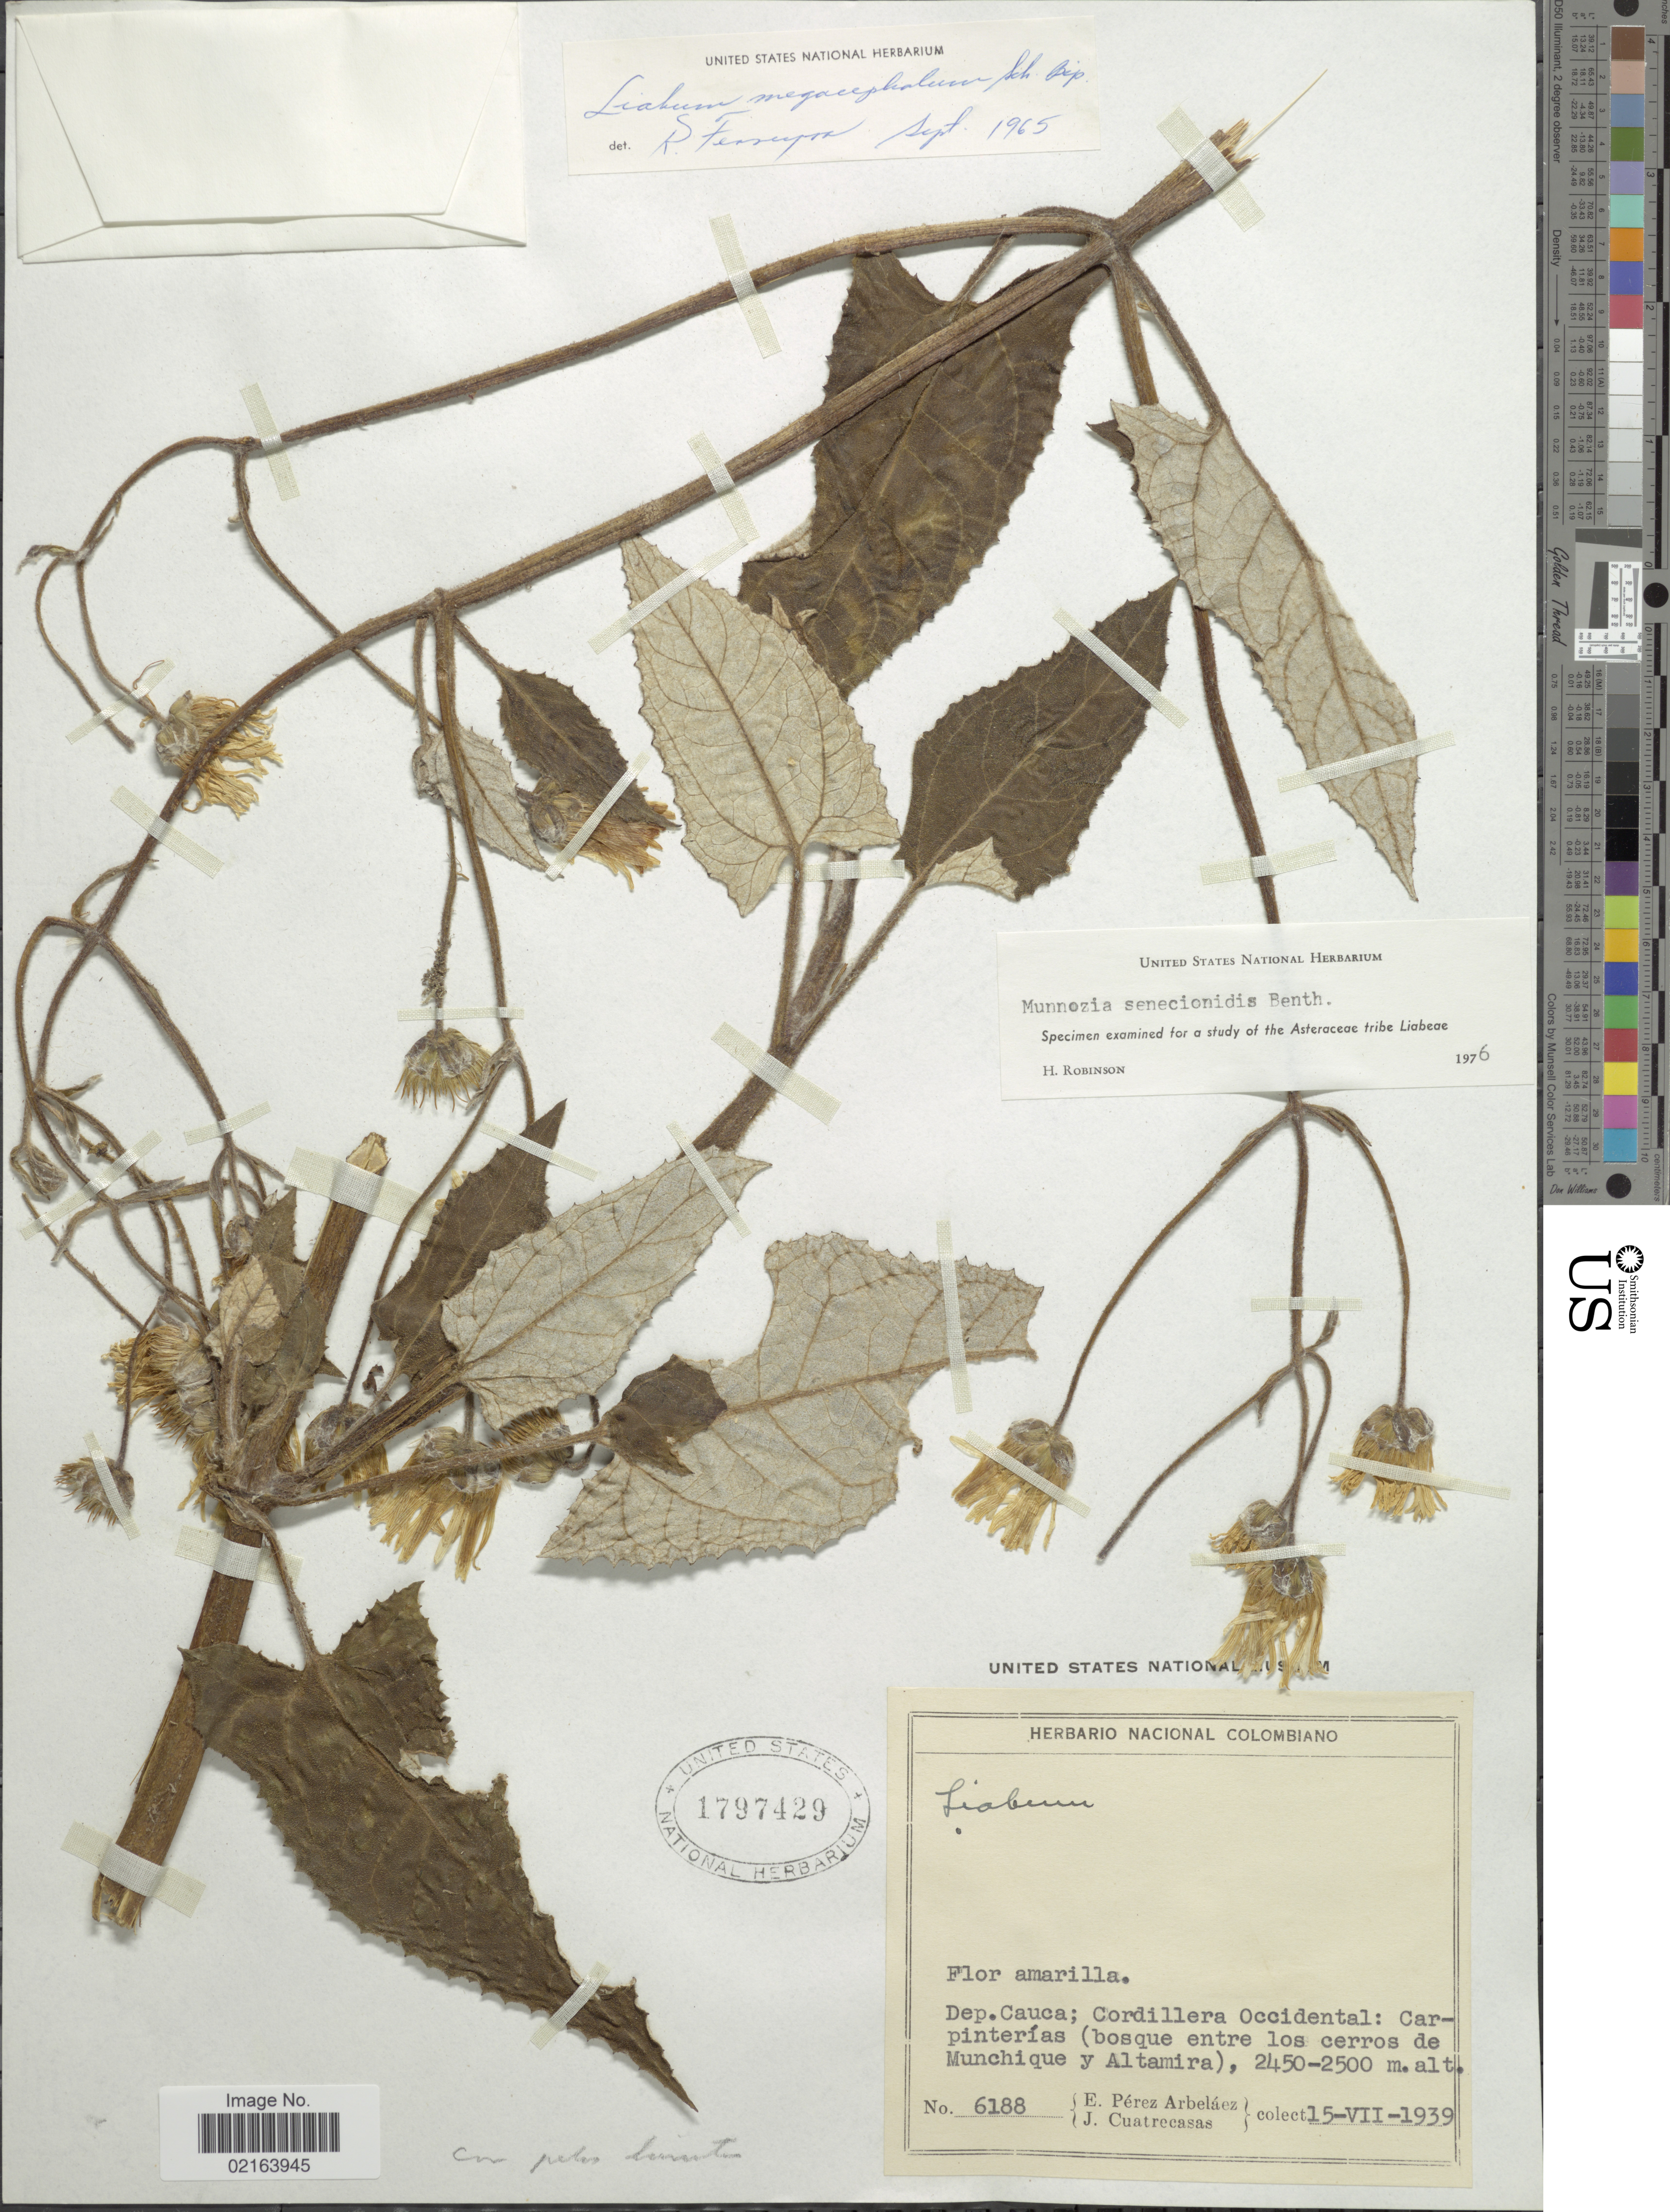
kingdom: Plantae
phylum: Tracheophyta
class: Magnoliopsida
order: Asterales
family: Asteraceae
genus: Munnozia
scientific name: Munnozia senecionidis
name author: Benth.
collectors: E. Pérez Arbeláez & J. Cuatrecasas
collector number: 6188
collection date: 1939-07-15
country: Colombia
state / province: Cauca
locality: Dep. Cauca; Cordillera Occidental: Carpinterias (bosque entre los cerros de Munchique y Altamira)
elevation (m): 2450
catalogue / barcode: US 1797429